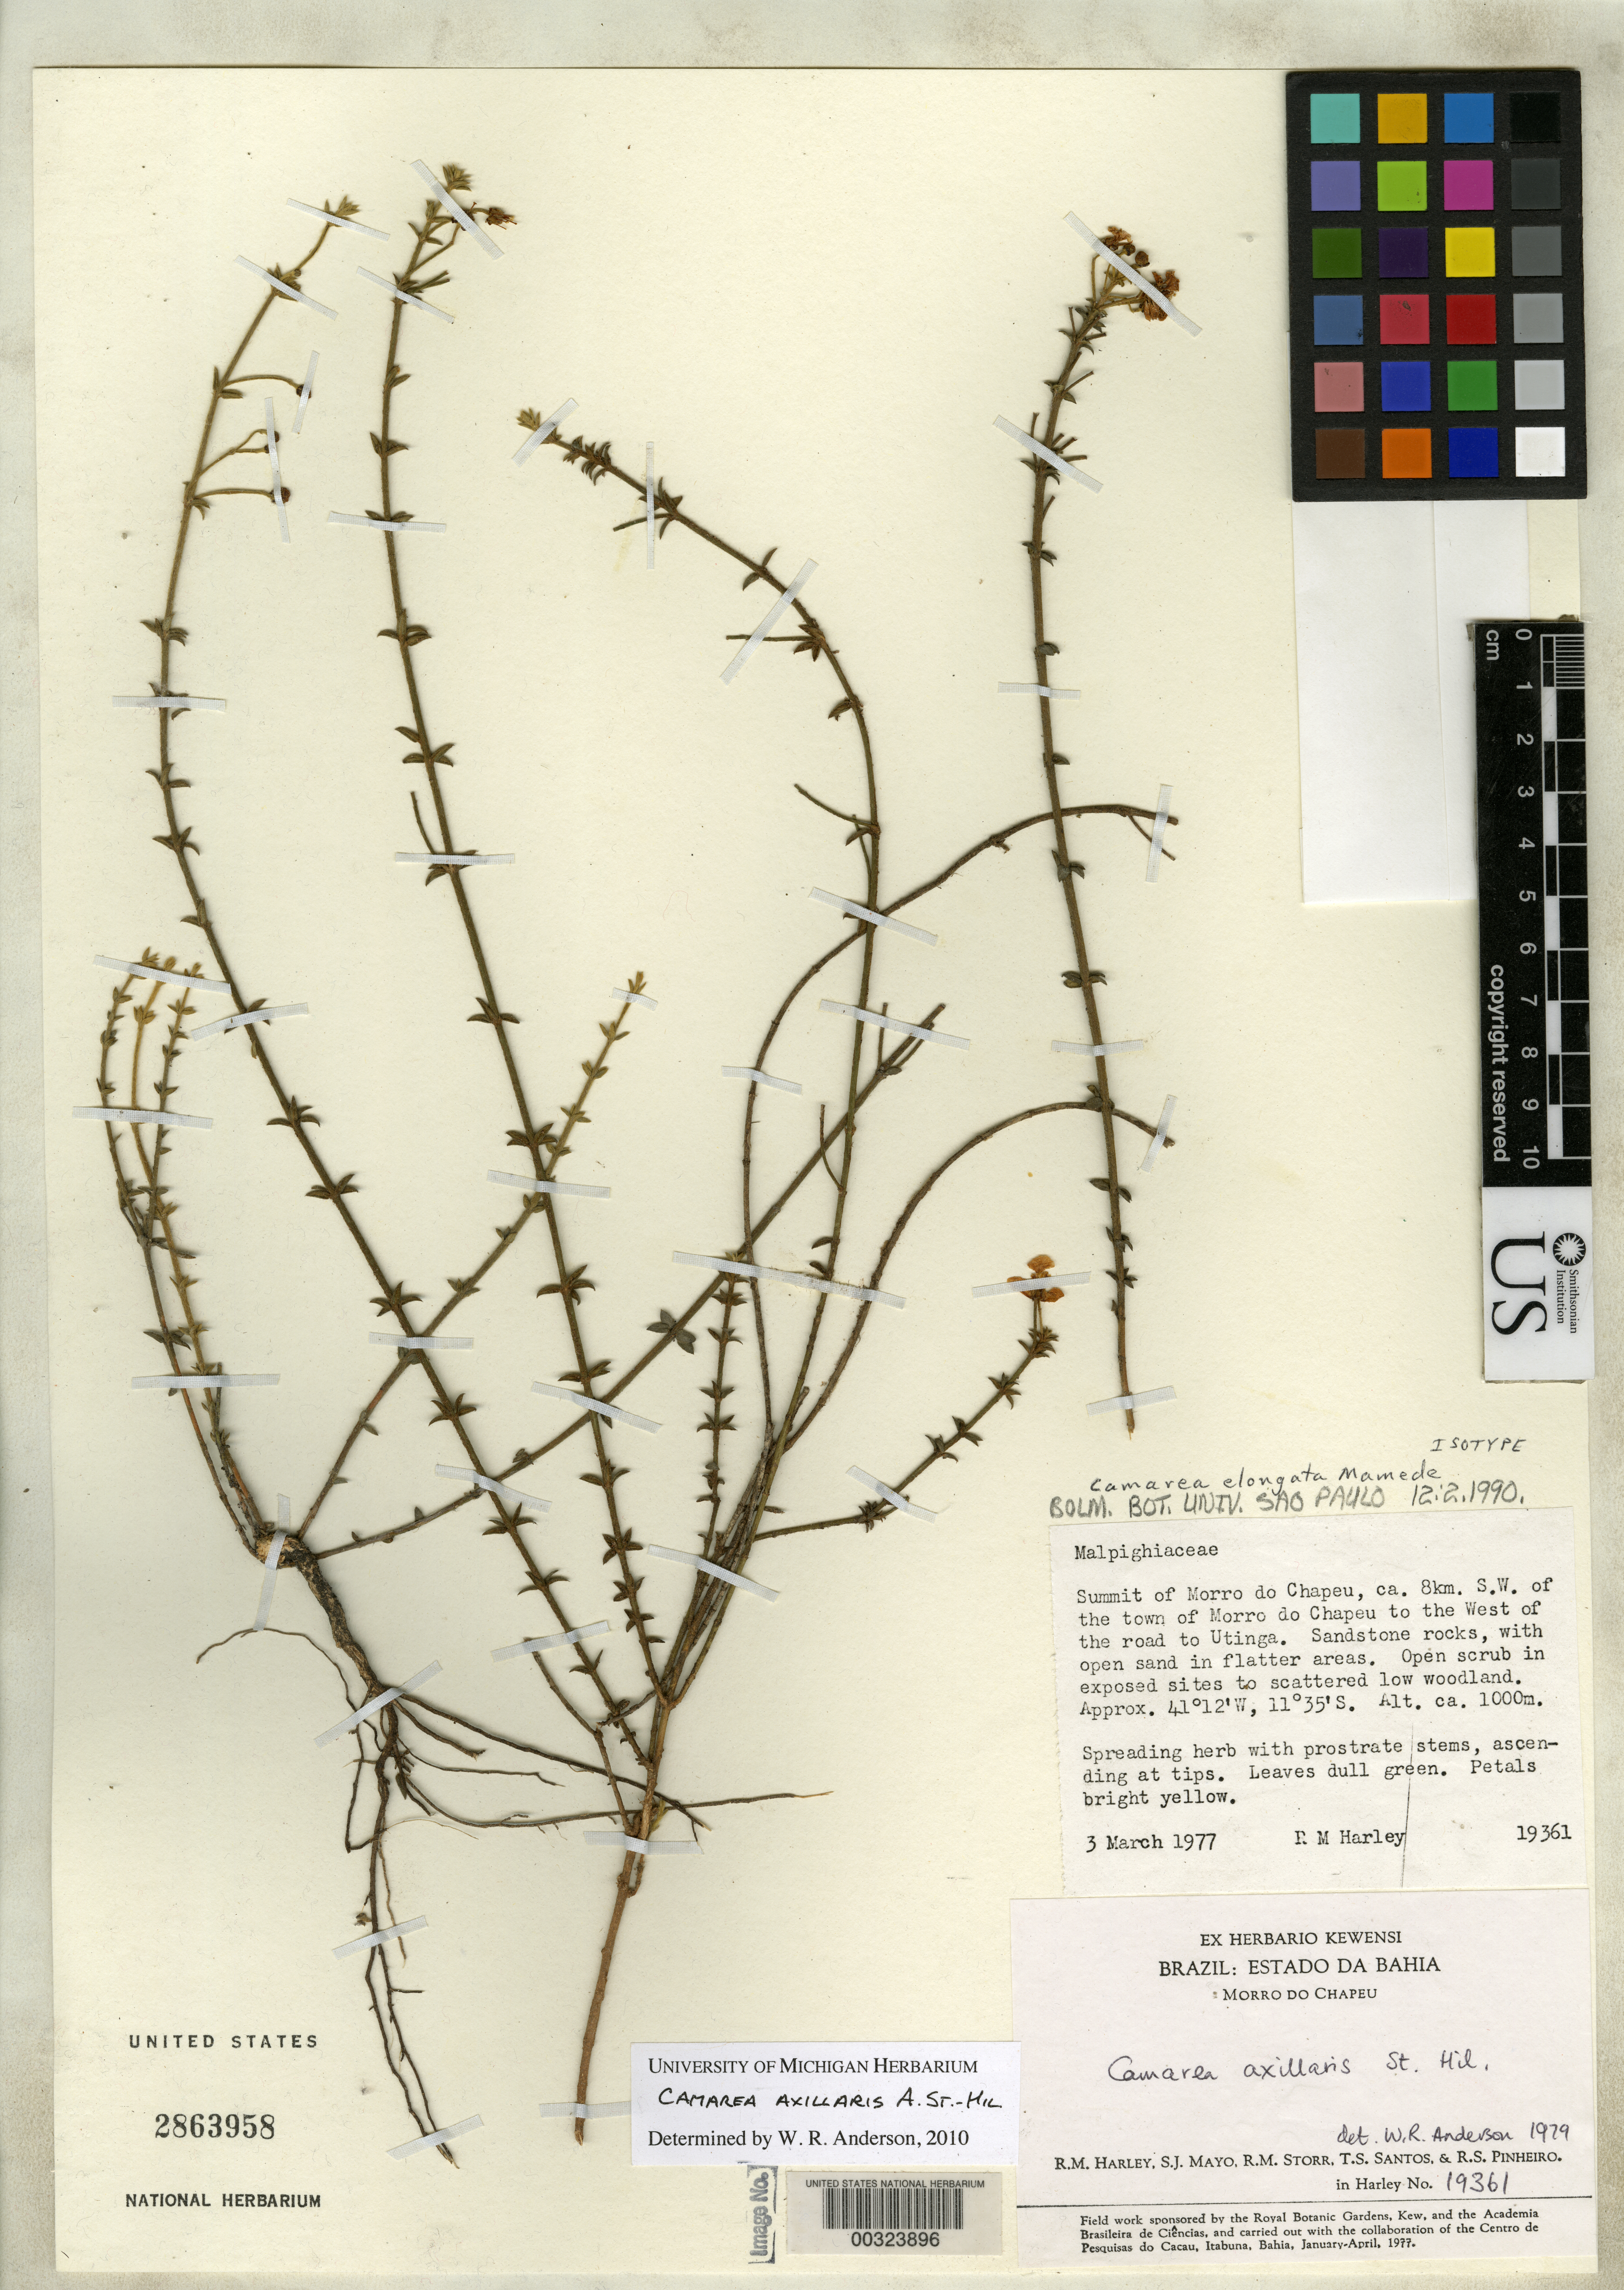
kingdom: Plantae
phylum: Tracheophyta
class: Magnoliopsida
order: Malpighiales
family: Malpighiaceae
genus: Camarea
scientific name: Camarea elongata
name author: Mamede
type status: Isotype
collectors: R. M. Harley, S. J. Mayo, R. M. Storr, T. S. Santos & R. S. Pinheiro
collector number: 19361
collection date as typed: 03 Mar 1977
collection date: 1977-03-03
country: Brazil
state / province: Bahia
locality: Summit of Morro do Chapeu, ca. 8 km SW of Morro Town to W of road to Utinga.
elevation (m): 1000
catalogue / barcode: US 2863958